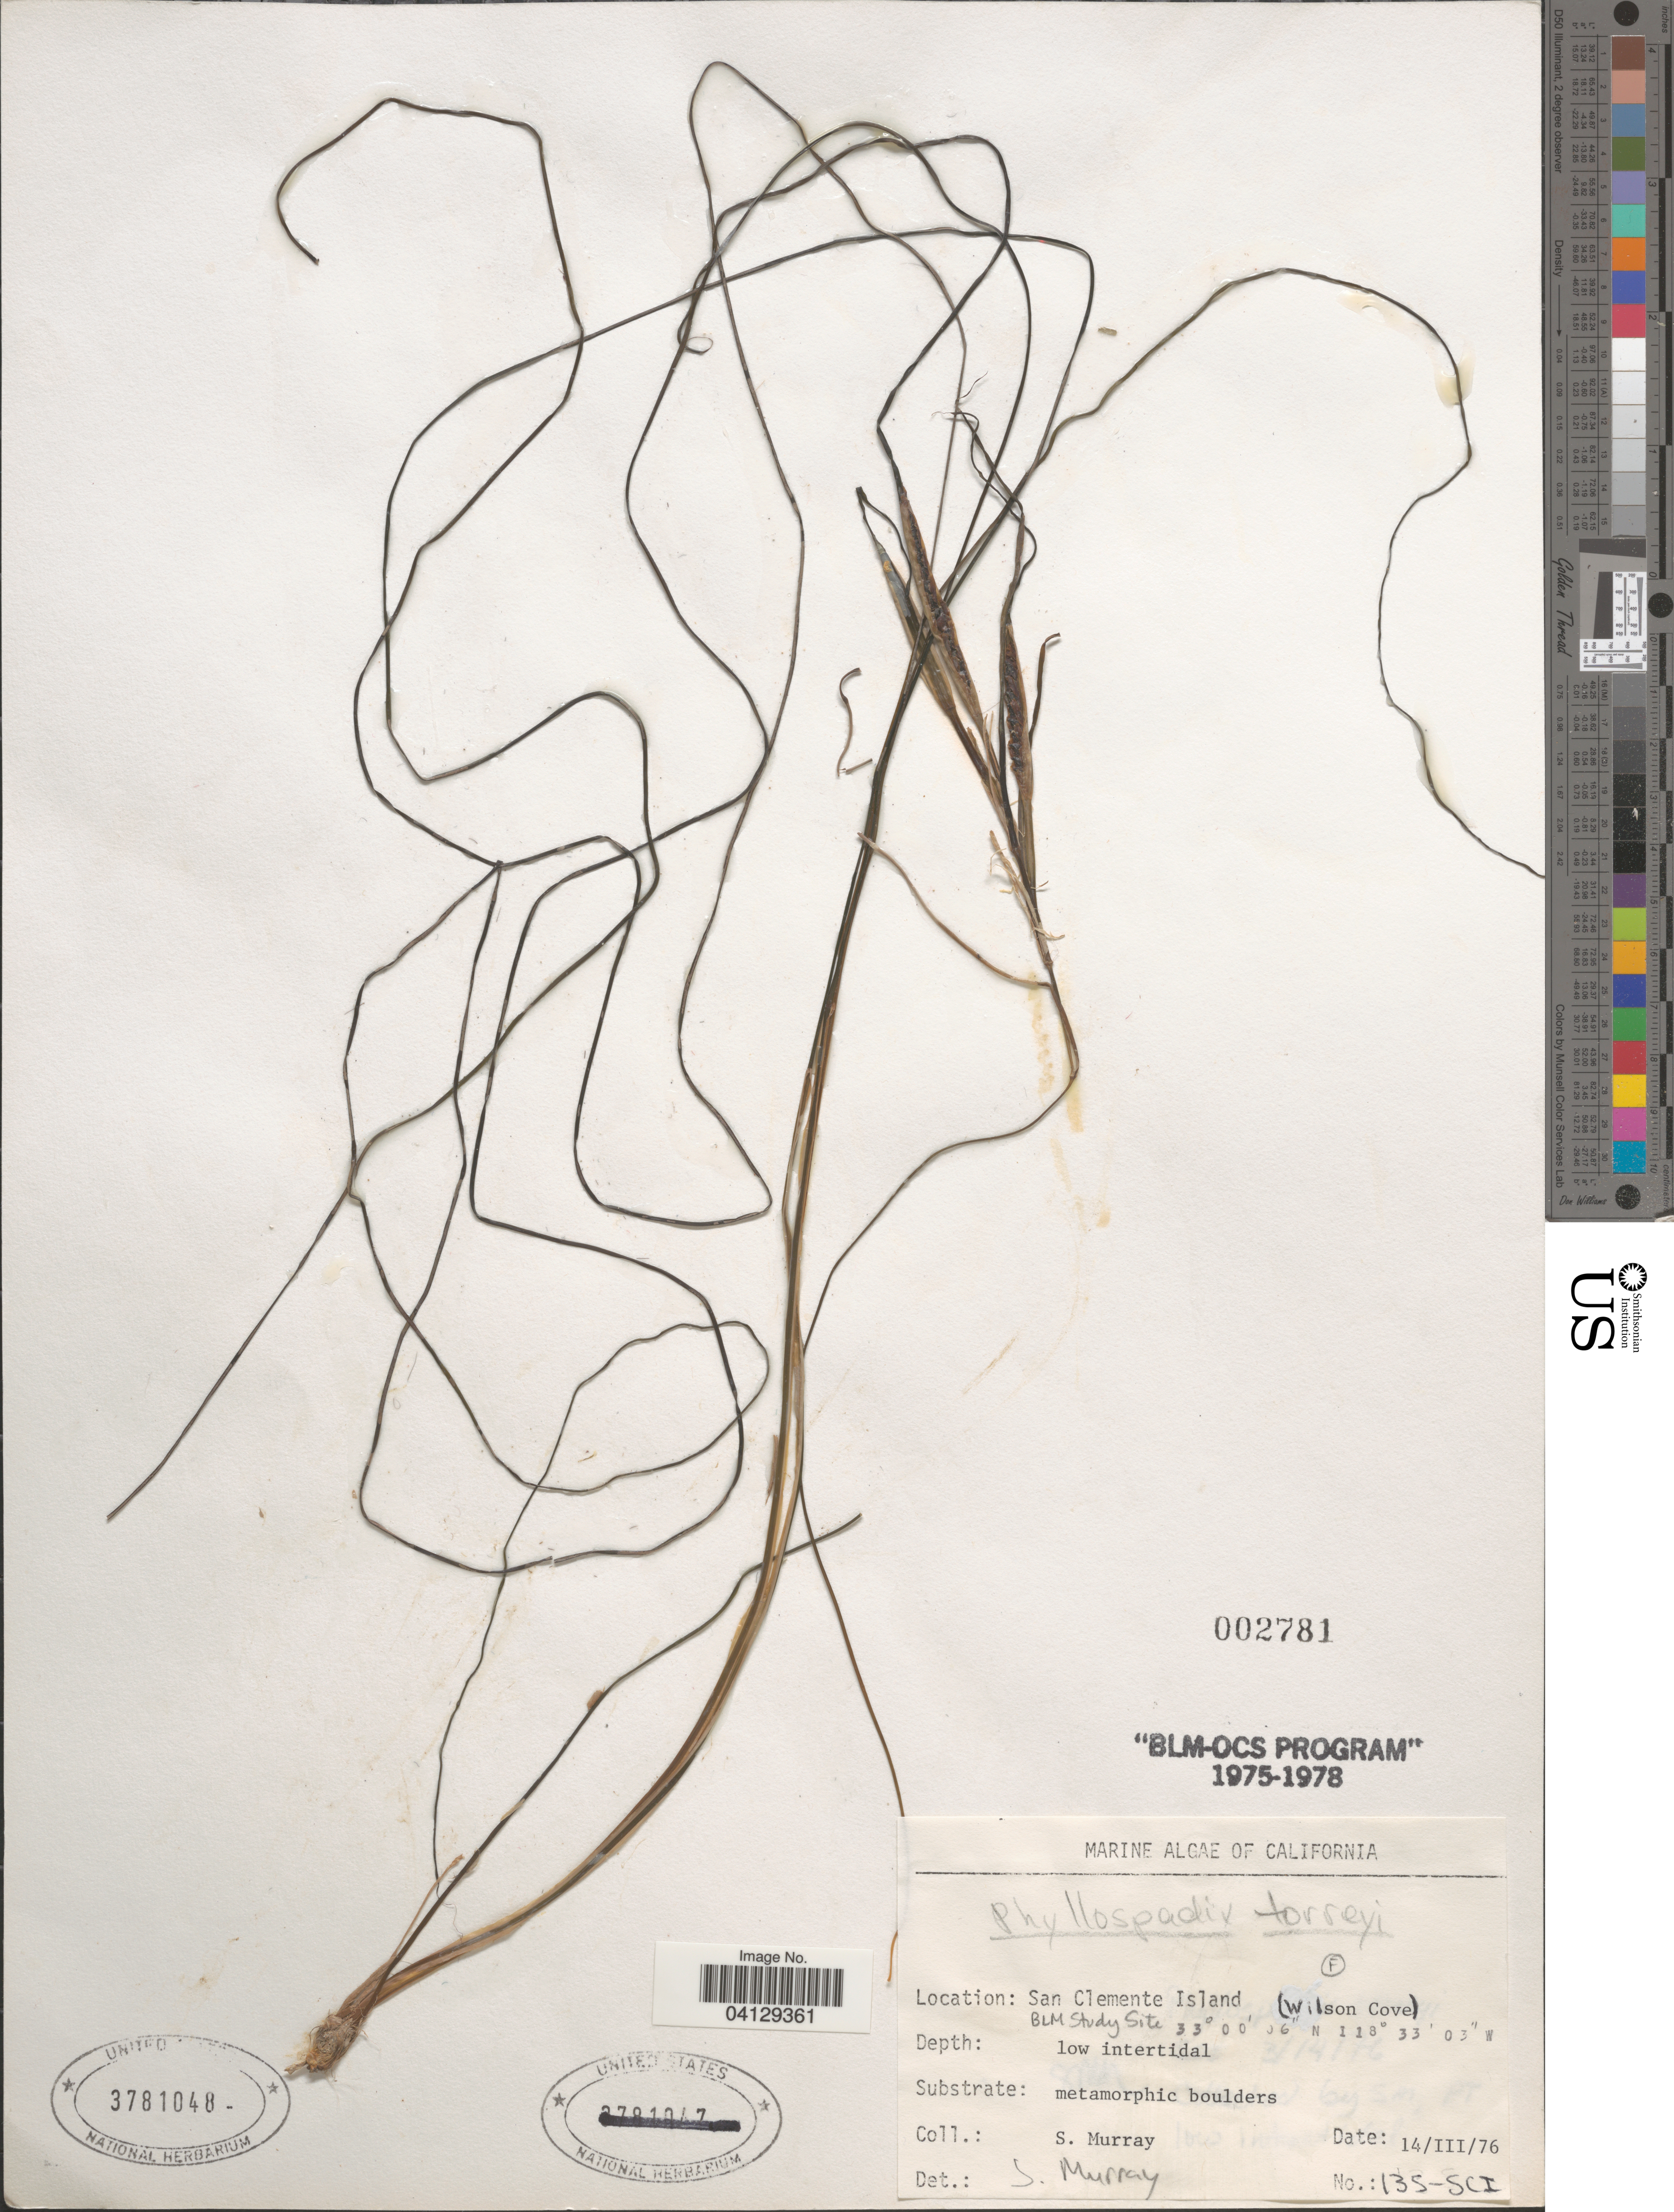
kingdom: Plantae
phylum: Tracheophyta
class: Liliopsida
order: Alismatales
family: Zosteraceae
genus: Phyllospadix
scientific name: Phyllospadix torreyi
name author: S. Watson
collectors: S. Murray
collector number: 135-SCI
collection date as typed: Transcribed d/m/y: 14/3/76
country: United States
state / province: California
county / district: Los Angeles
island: San Clemente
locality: San Clemente Island (Wilson Cove). BLM Study Site.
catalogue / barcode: US 3781048